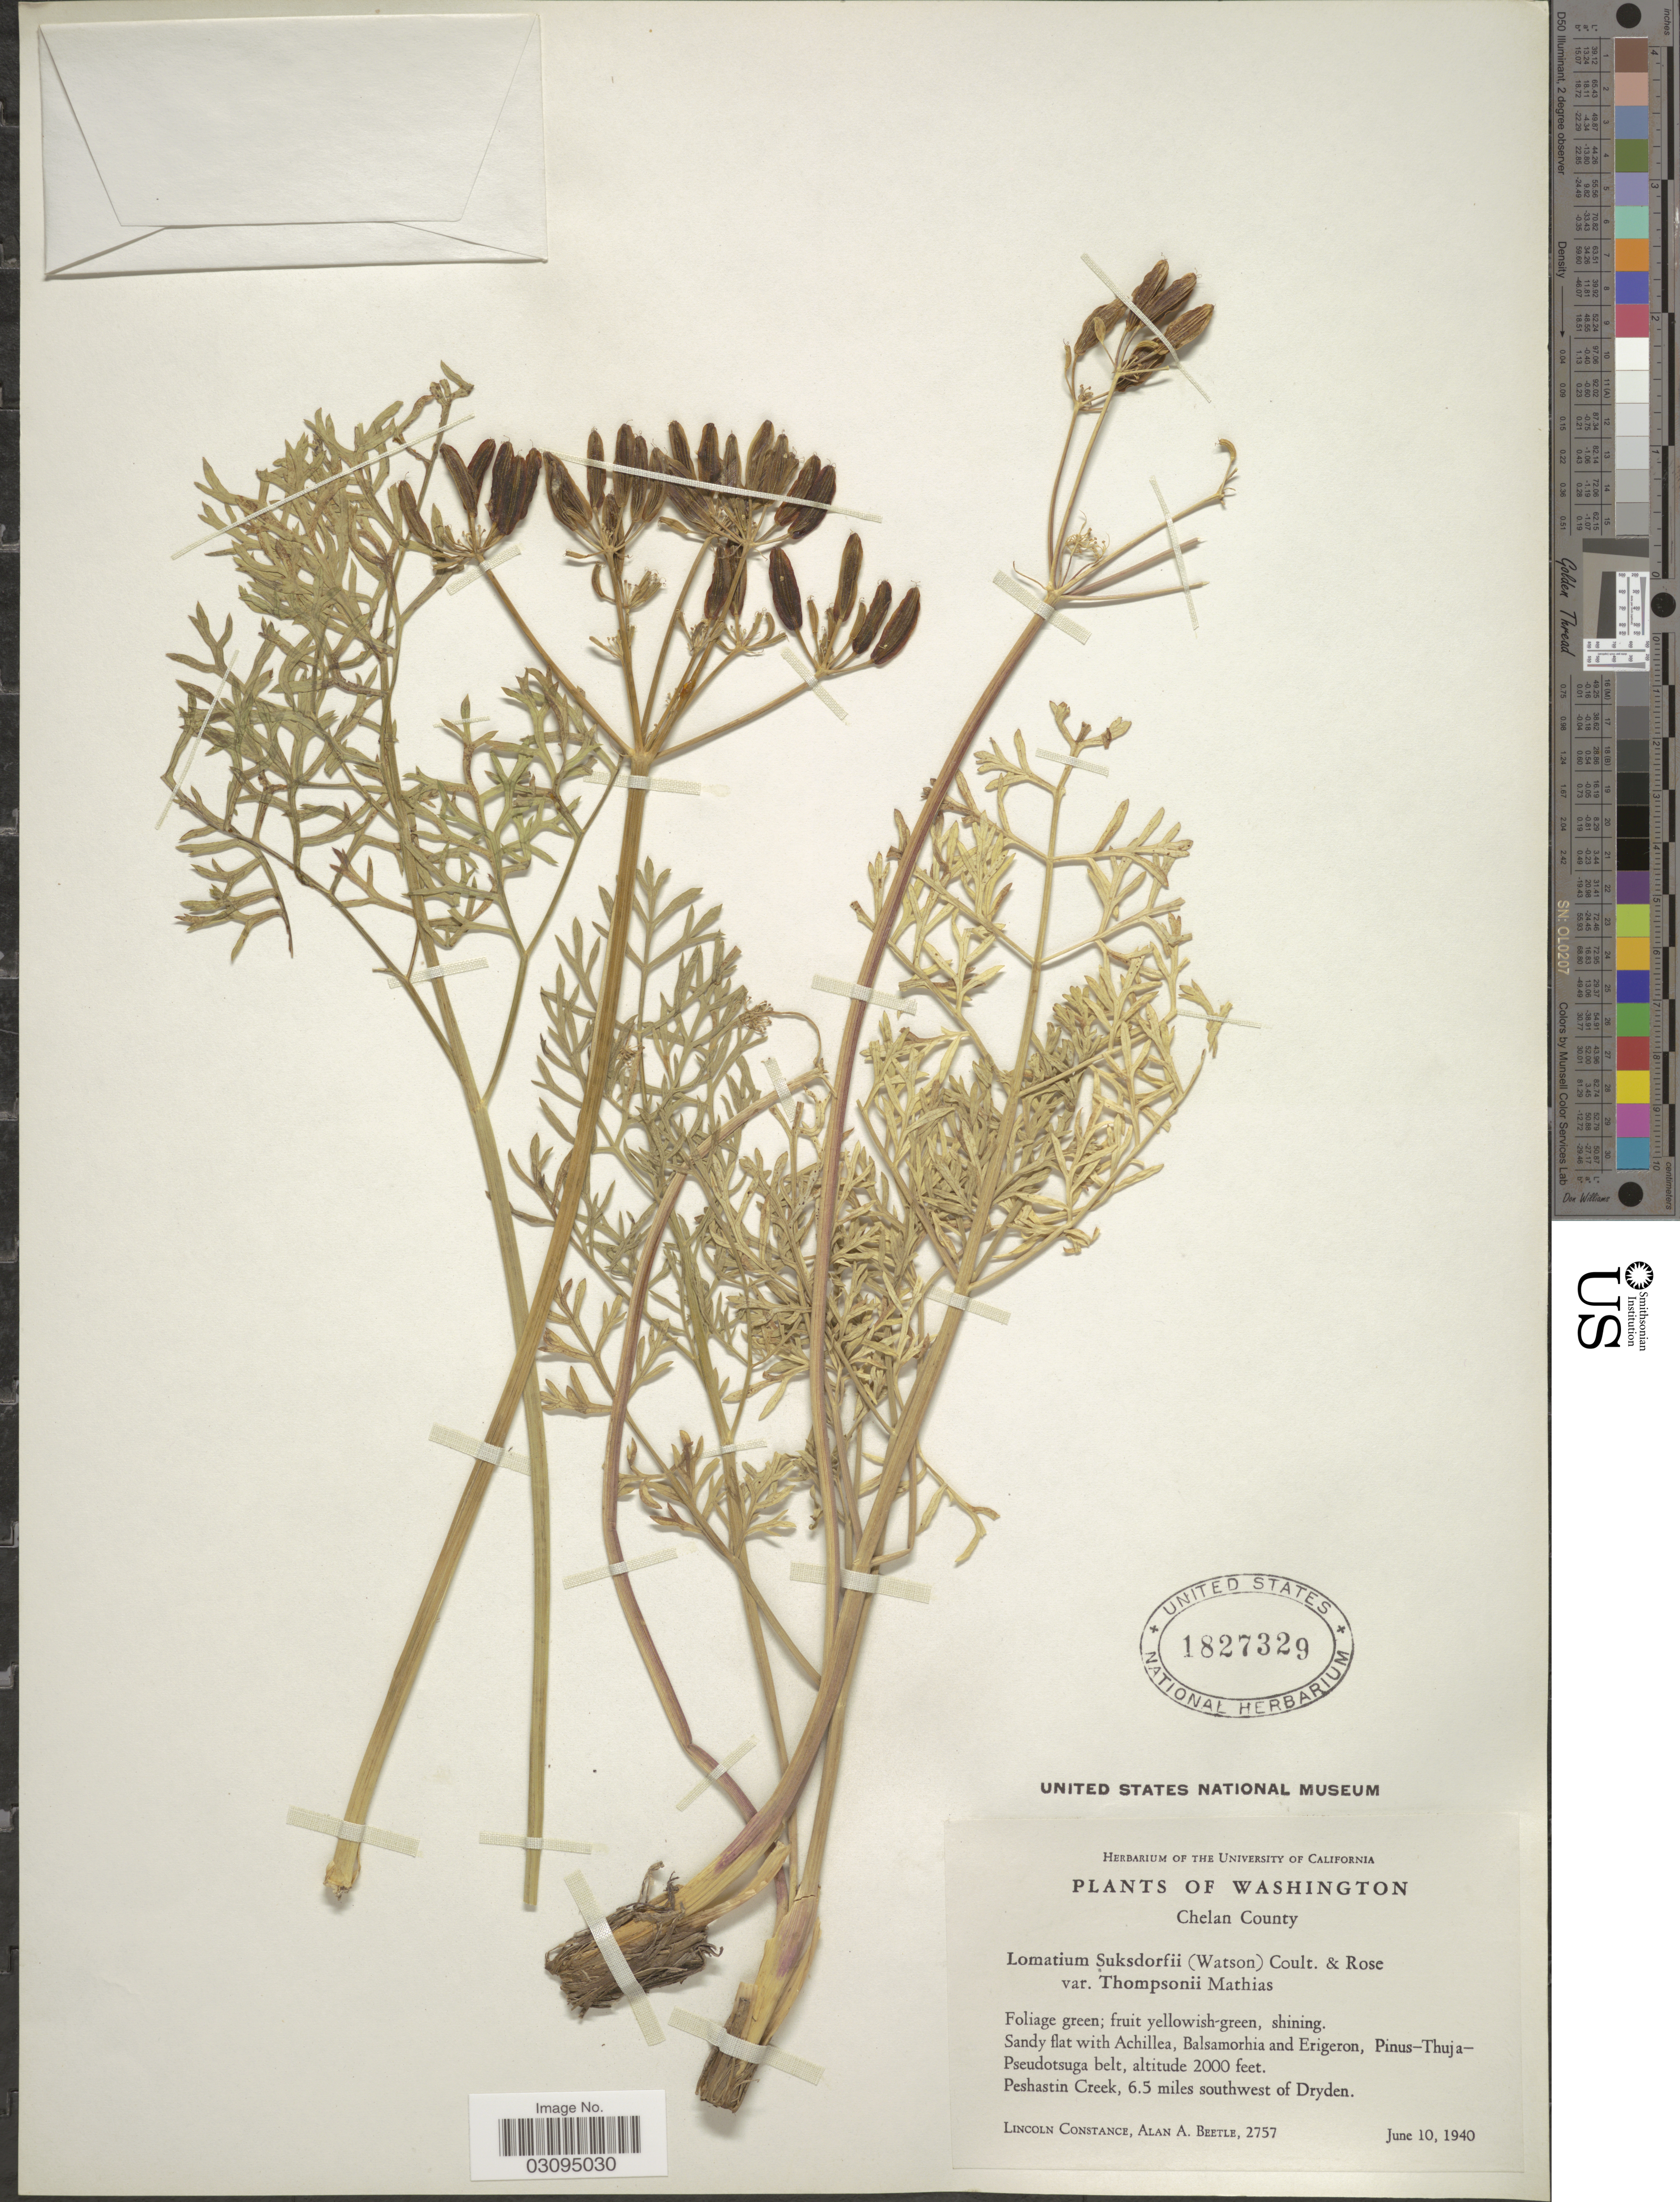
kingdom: Plantae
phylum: Tracheophyta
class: Magnoliopsida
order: Apiales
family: Apiaceae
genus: Lomatium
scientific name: Lomatium suksdorfii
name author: (S. Watson) J.M. Coult. & Rose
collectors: L. Constance & A. A. Beetle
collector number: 2757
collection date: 1940-06-10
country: United States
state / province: Washington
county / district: Chelan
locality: Chelan County, Peshastin Creek, 6.5 miles southwest of Dryden.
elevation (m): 610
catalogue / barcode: US 1827329